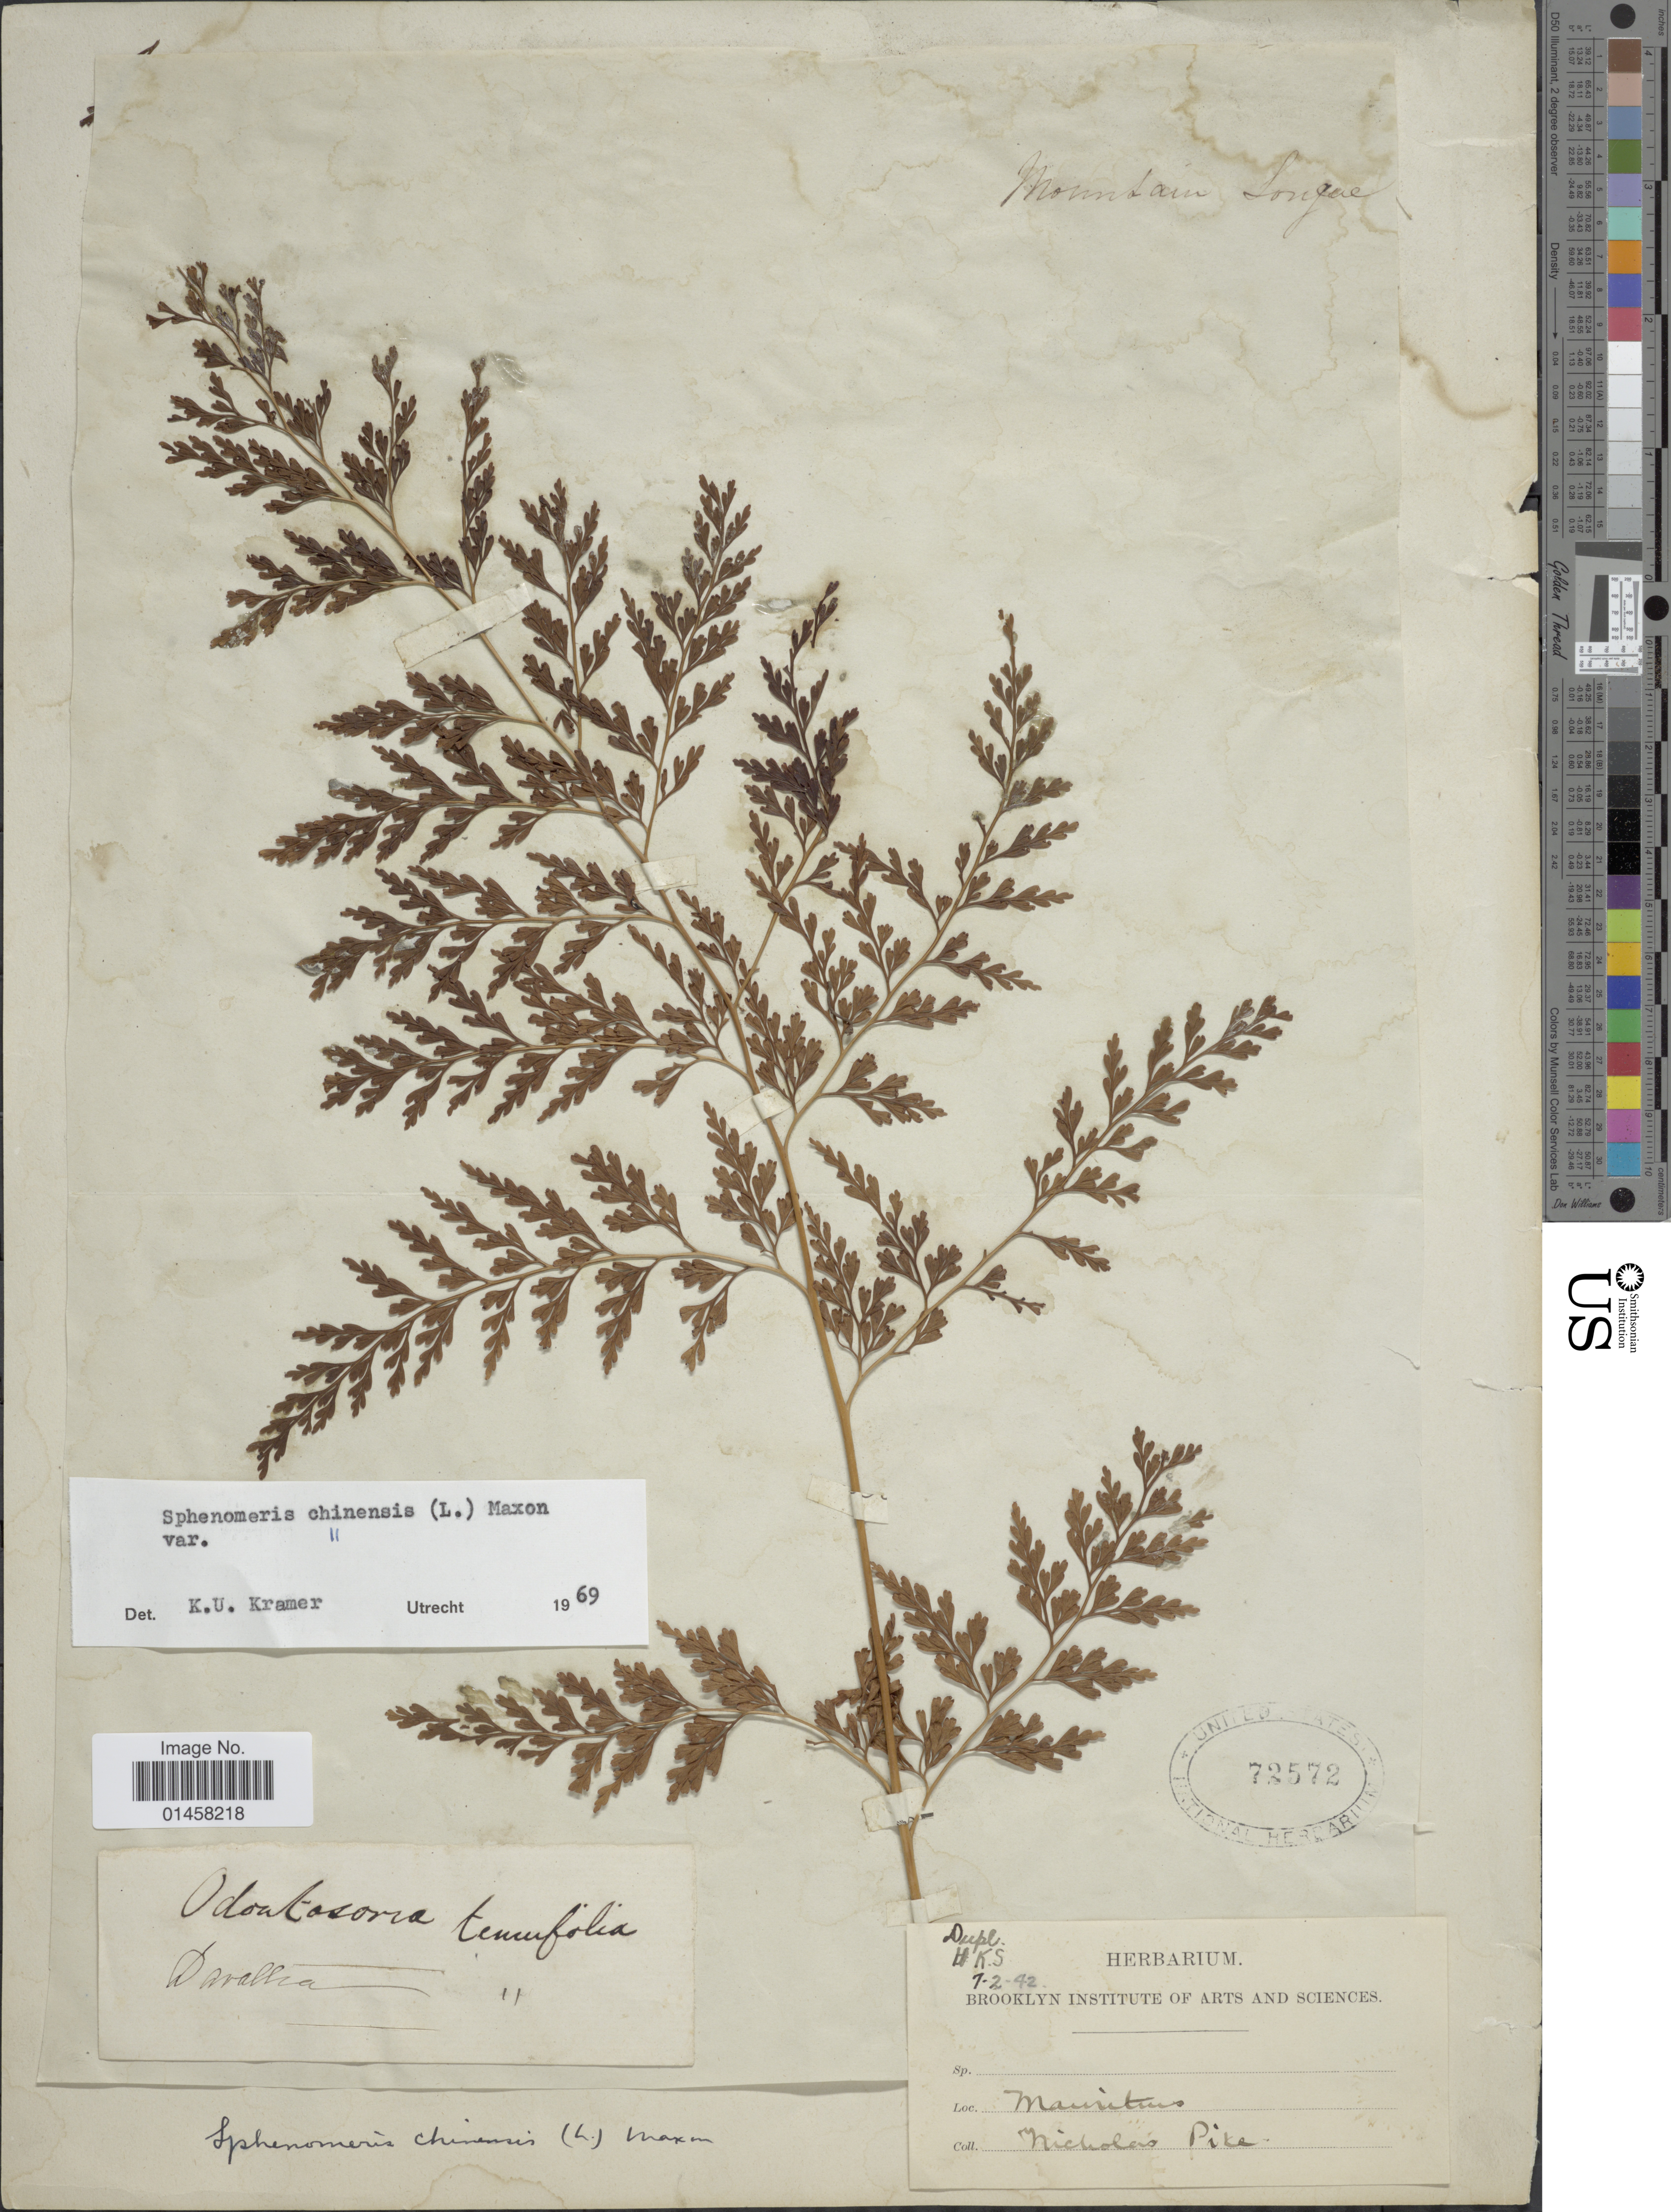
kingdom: Plantae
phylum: Tracheophyta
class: Polypodiopsida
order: Polypodiales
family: Lindsaeaceae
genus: Sphenomeris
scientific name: Sphenomeris chinensis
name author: (L.) Maxon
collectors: N. Pike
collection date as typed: Transcribed d/m/y: 7/2/42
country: Mauritius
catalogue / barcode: US 72572